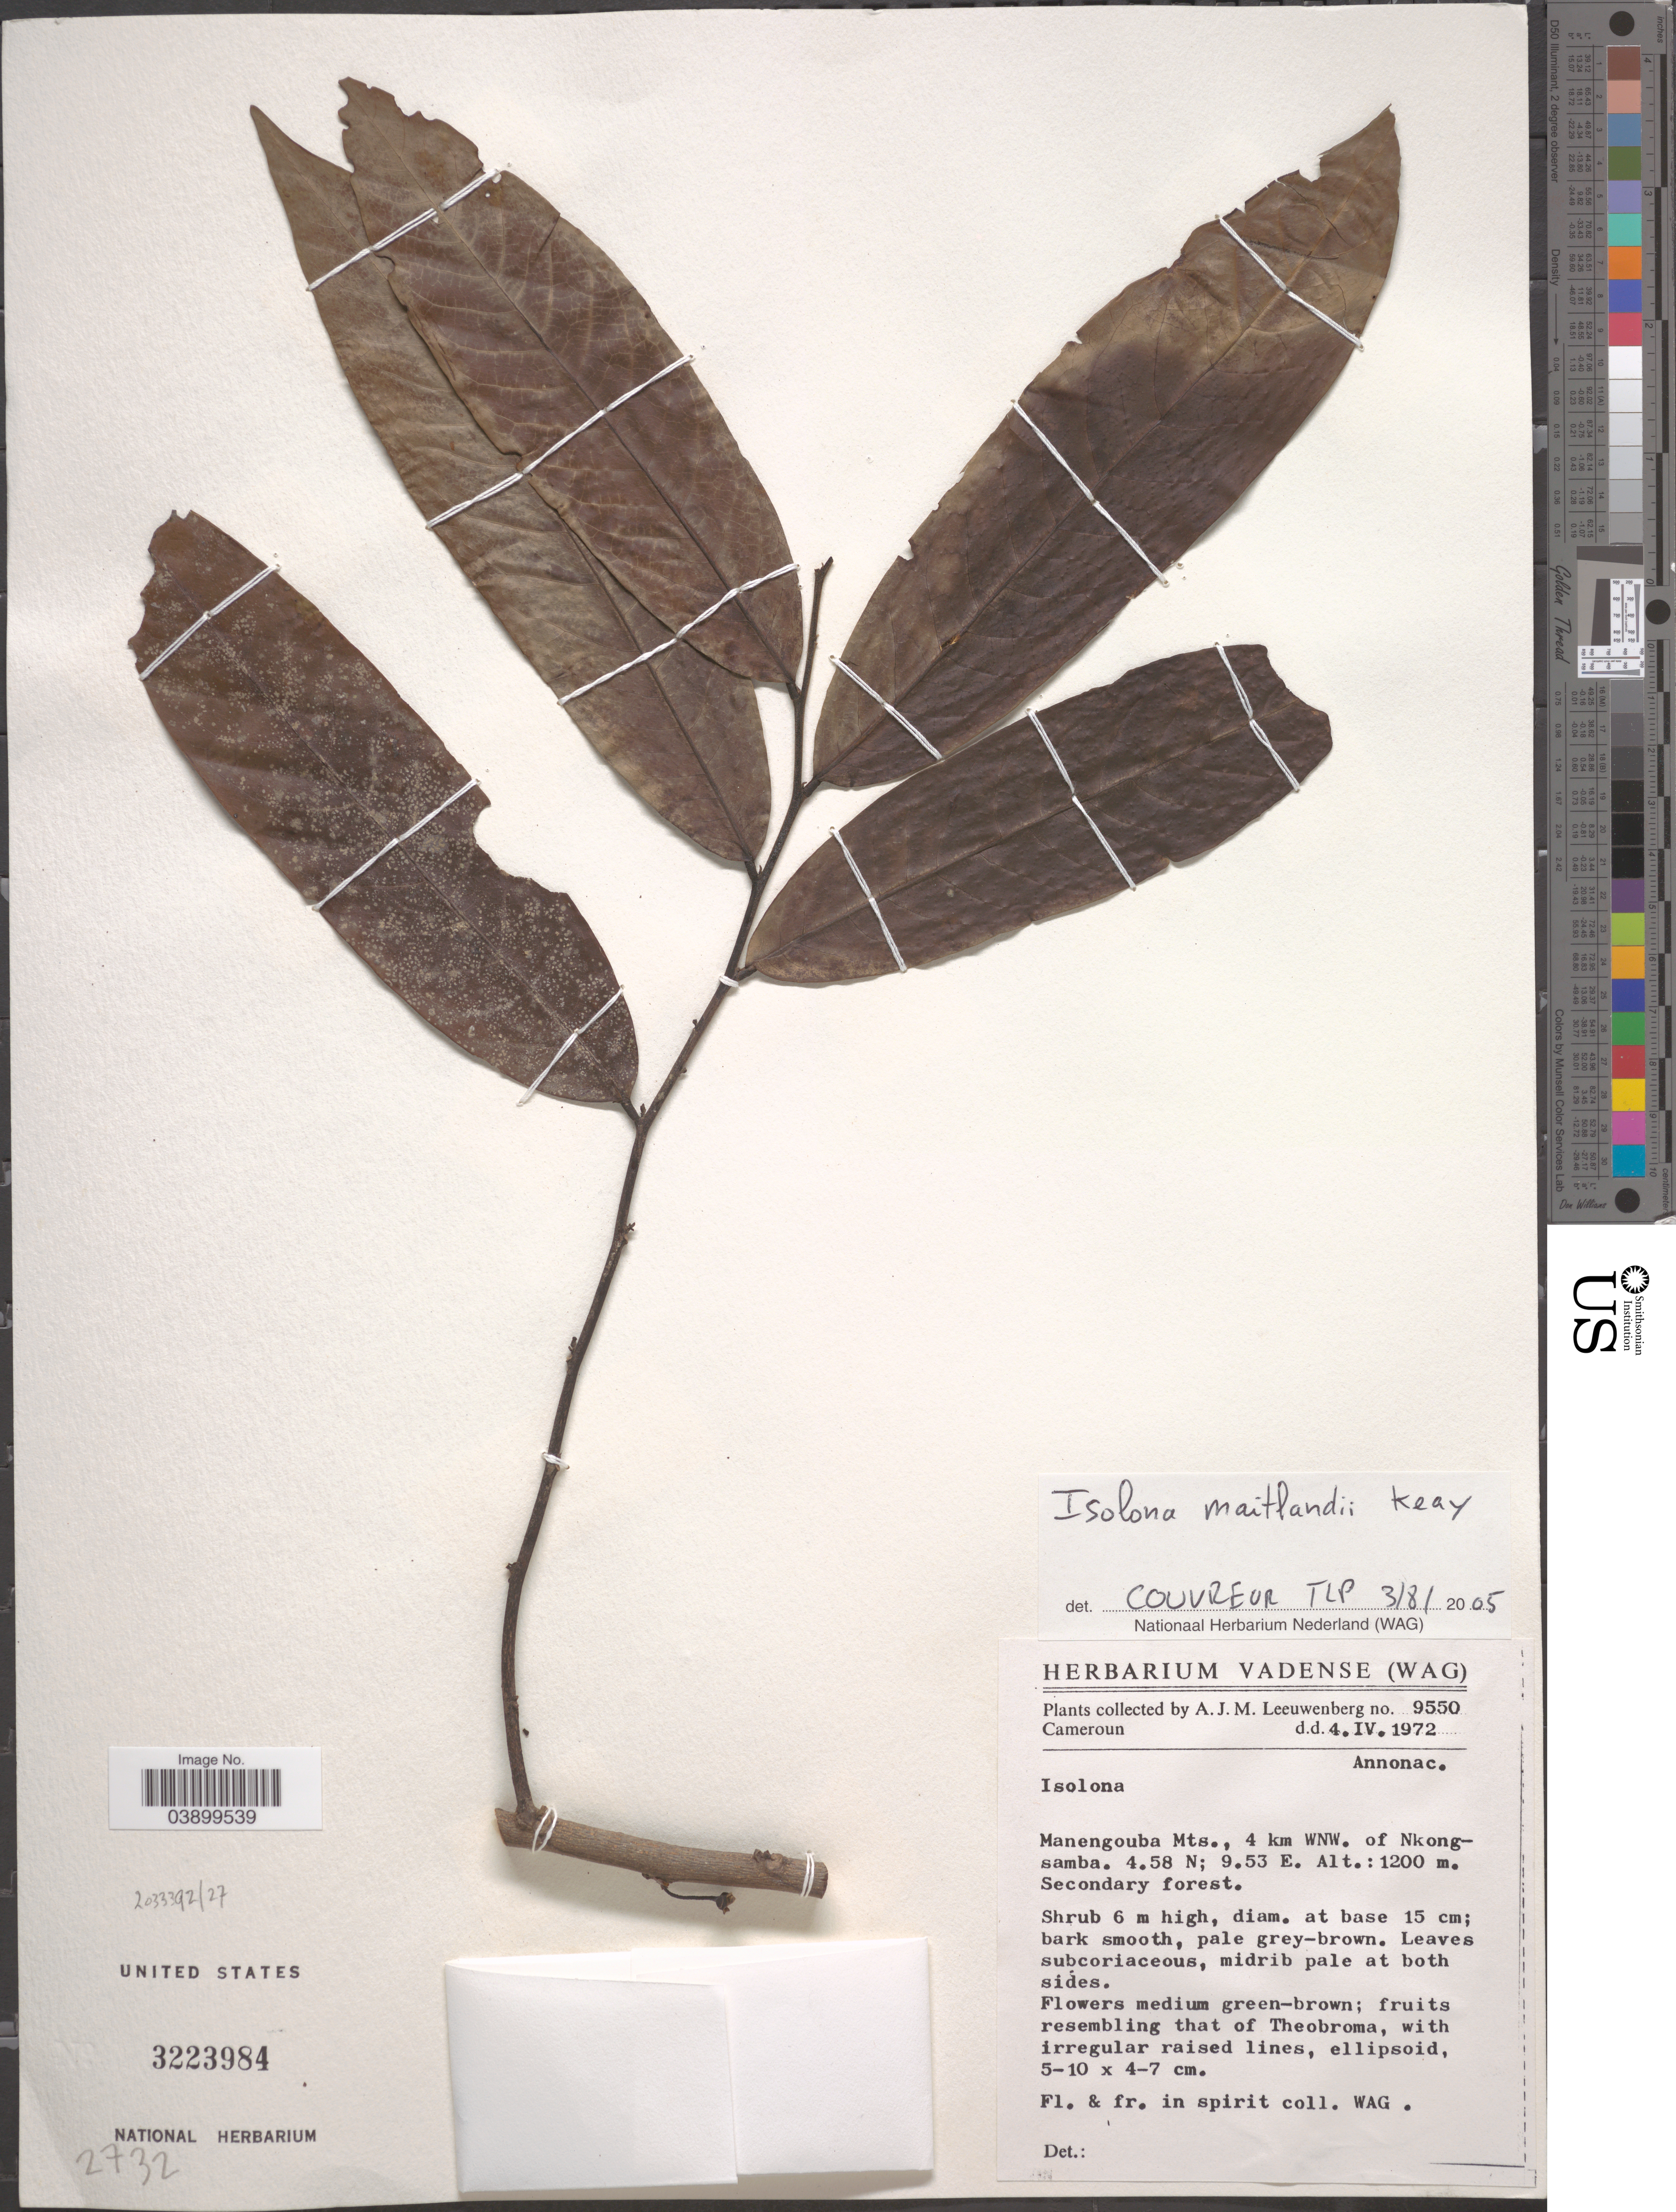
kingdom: Plantae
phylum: Tracheophyta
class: Magnoliopsida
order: Magnoliales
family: Annonaceae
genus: Isolona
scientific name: Isolona maitlandii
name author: Keay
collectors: A. J. M. Leeuwenberg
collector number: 9550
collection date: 1972-04-04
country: Cameroon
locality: Manengouba Mts., 4 km WNW. of Nkongsamba.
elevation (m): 1200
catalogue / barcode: US 3223984